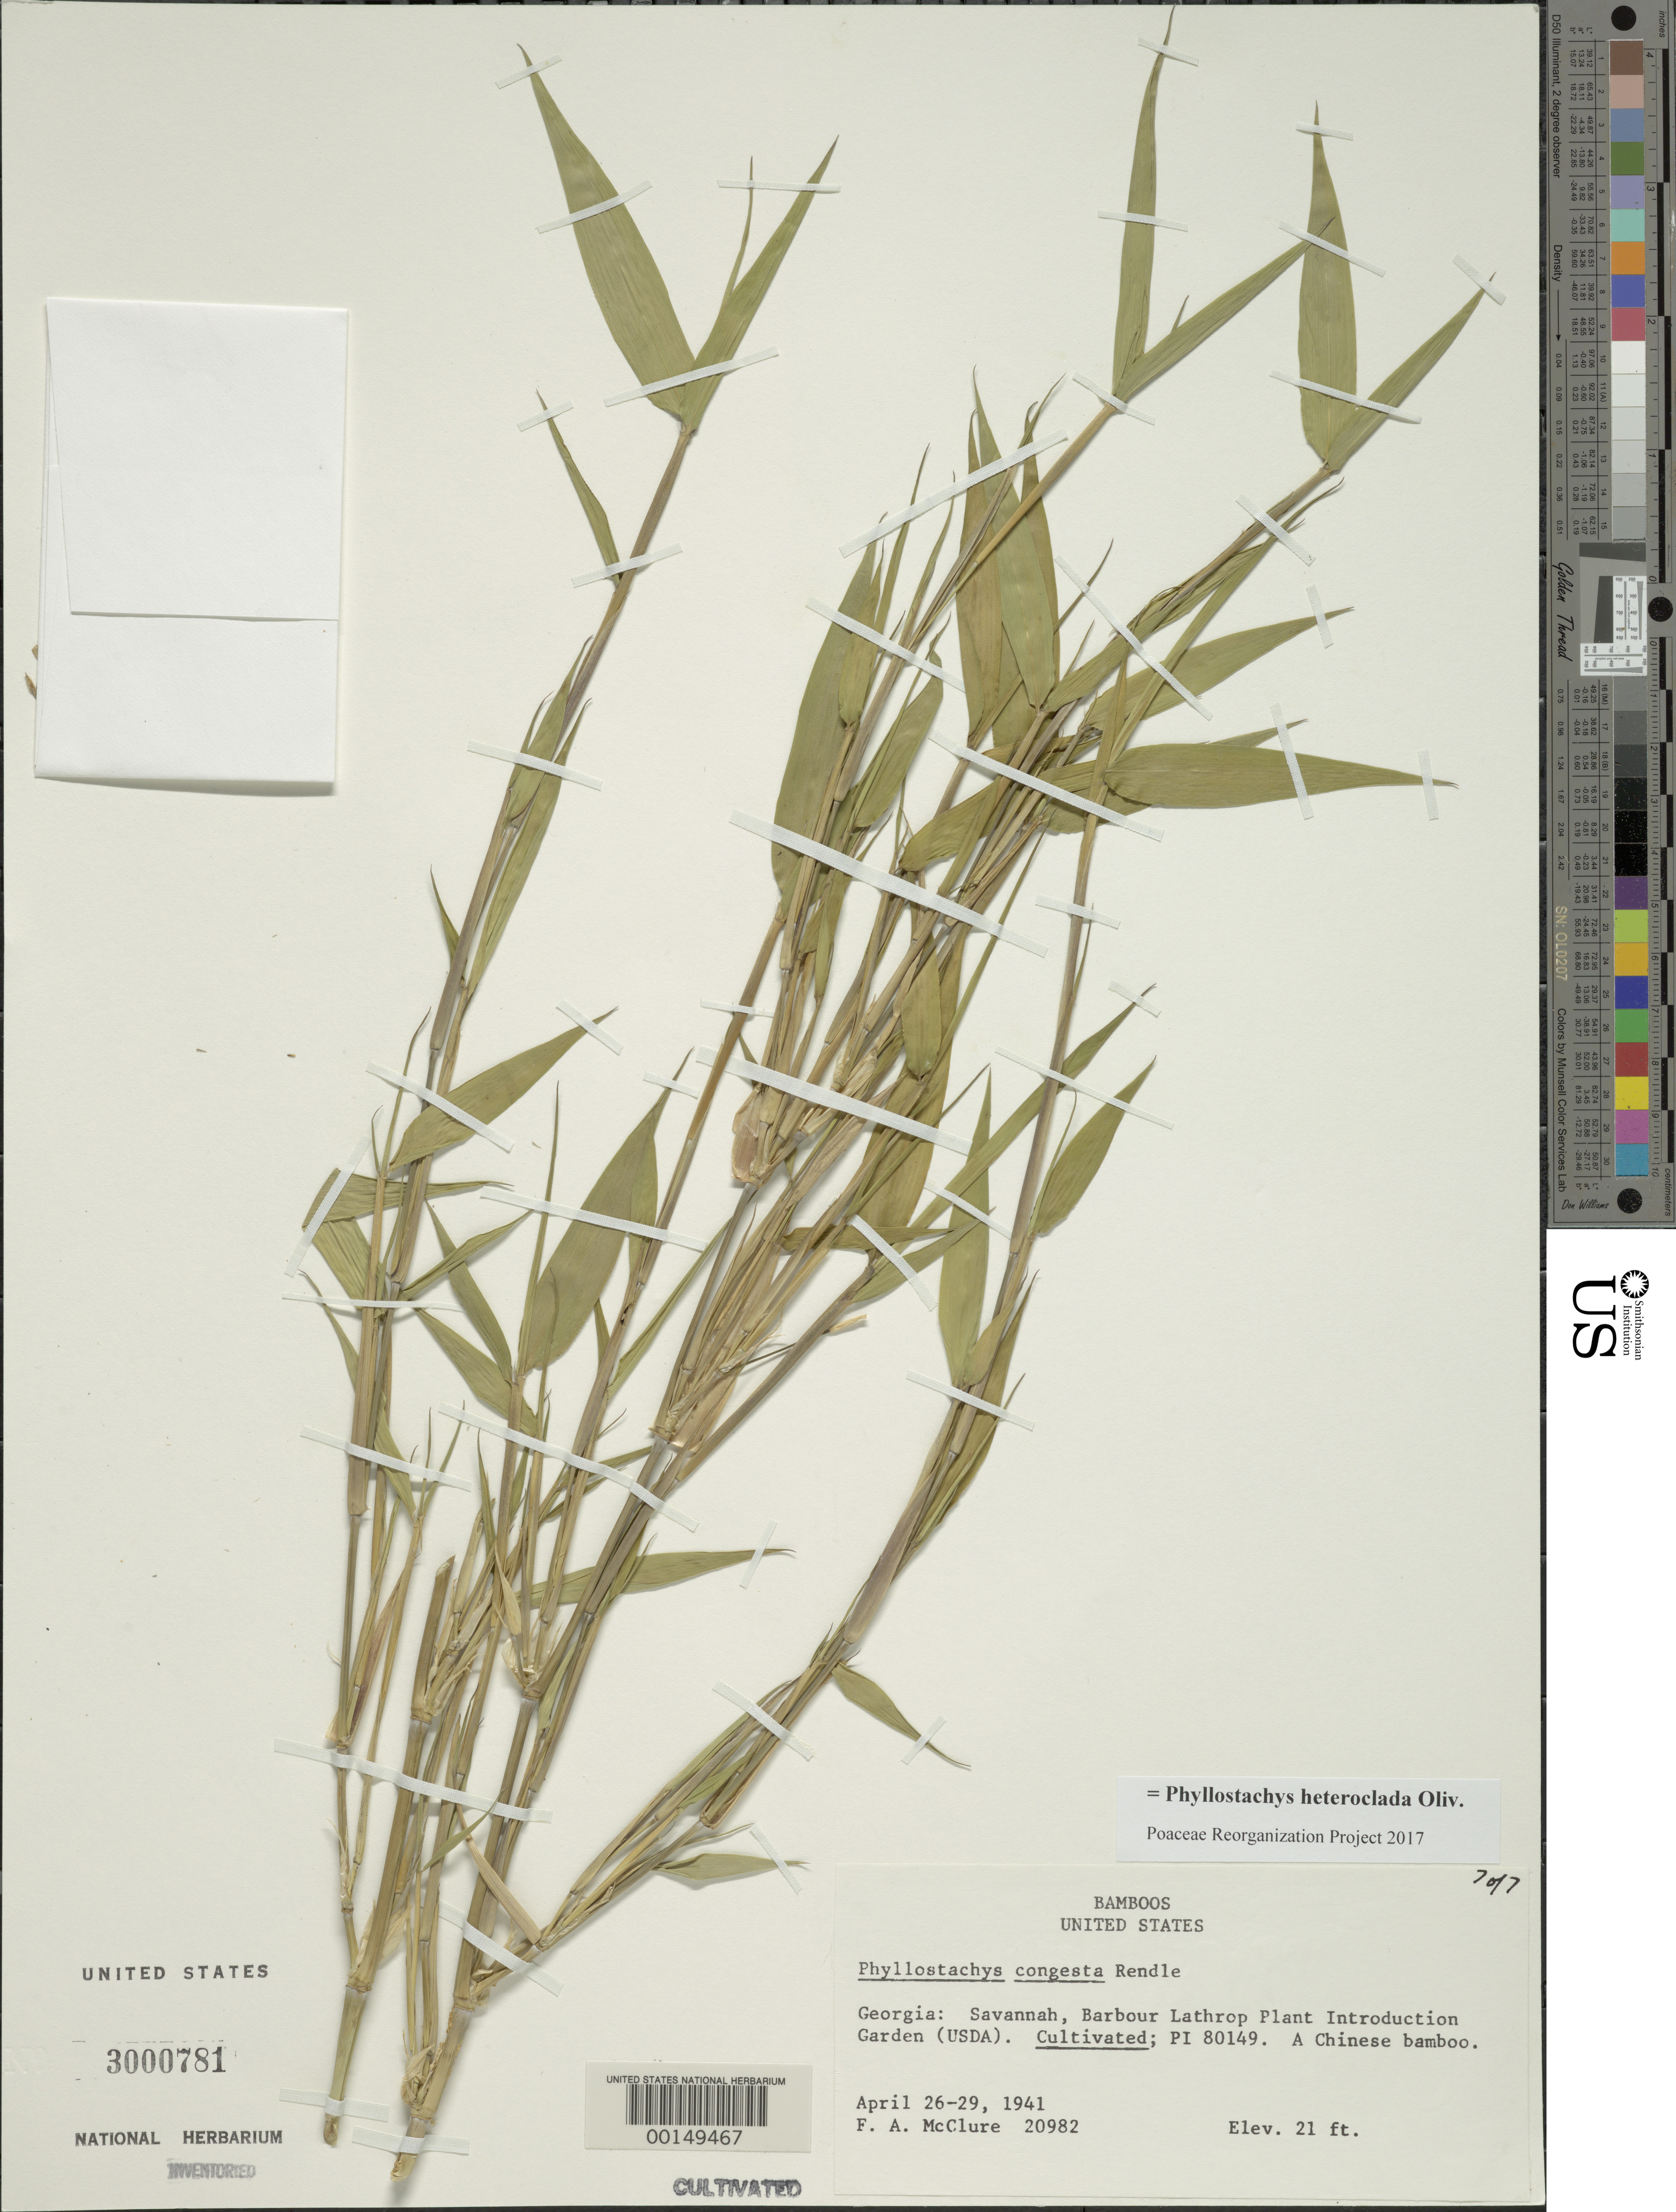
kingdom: Plantae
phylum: Tracheophyta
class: Liliopsida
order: Poales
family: Poaceae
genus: Phyllostachys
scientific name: Phyllostachys congesta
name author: Rendle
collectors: F. A. McClure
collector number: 20982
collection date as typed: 26 Apr 1941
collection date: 1941-04-26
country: United States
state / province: Georgia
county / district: Chatham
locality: Savannha, barbour lathrop p.i. garden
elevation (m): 6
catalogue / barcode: US 3000781